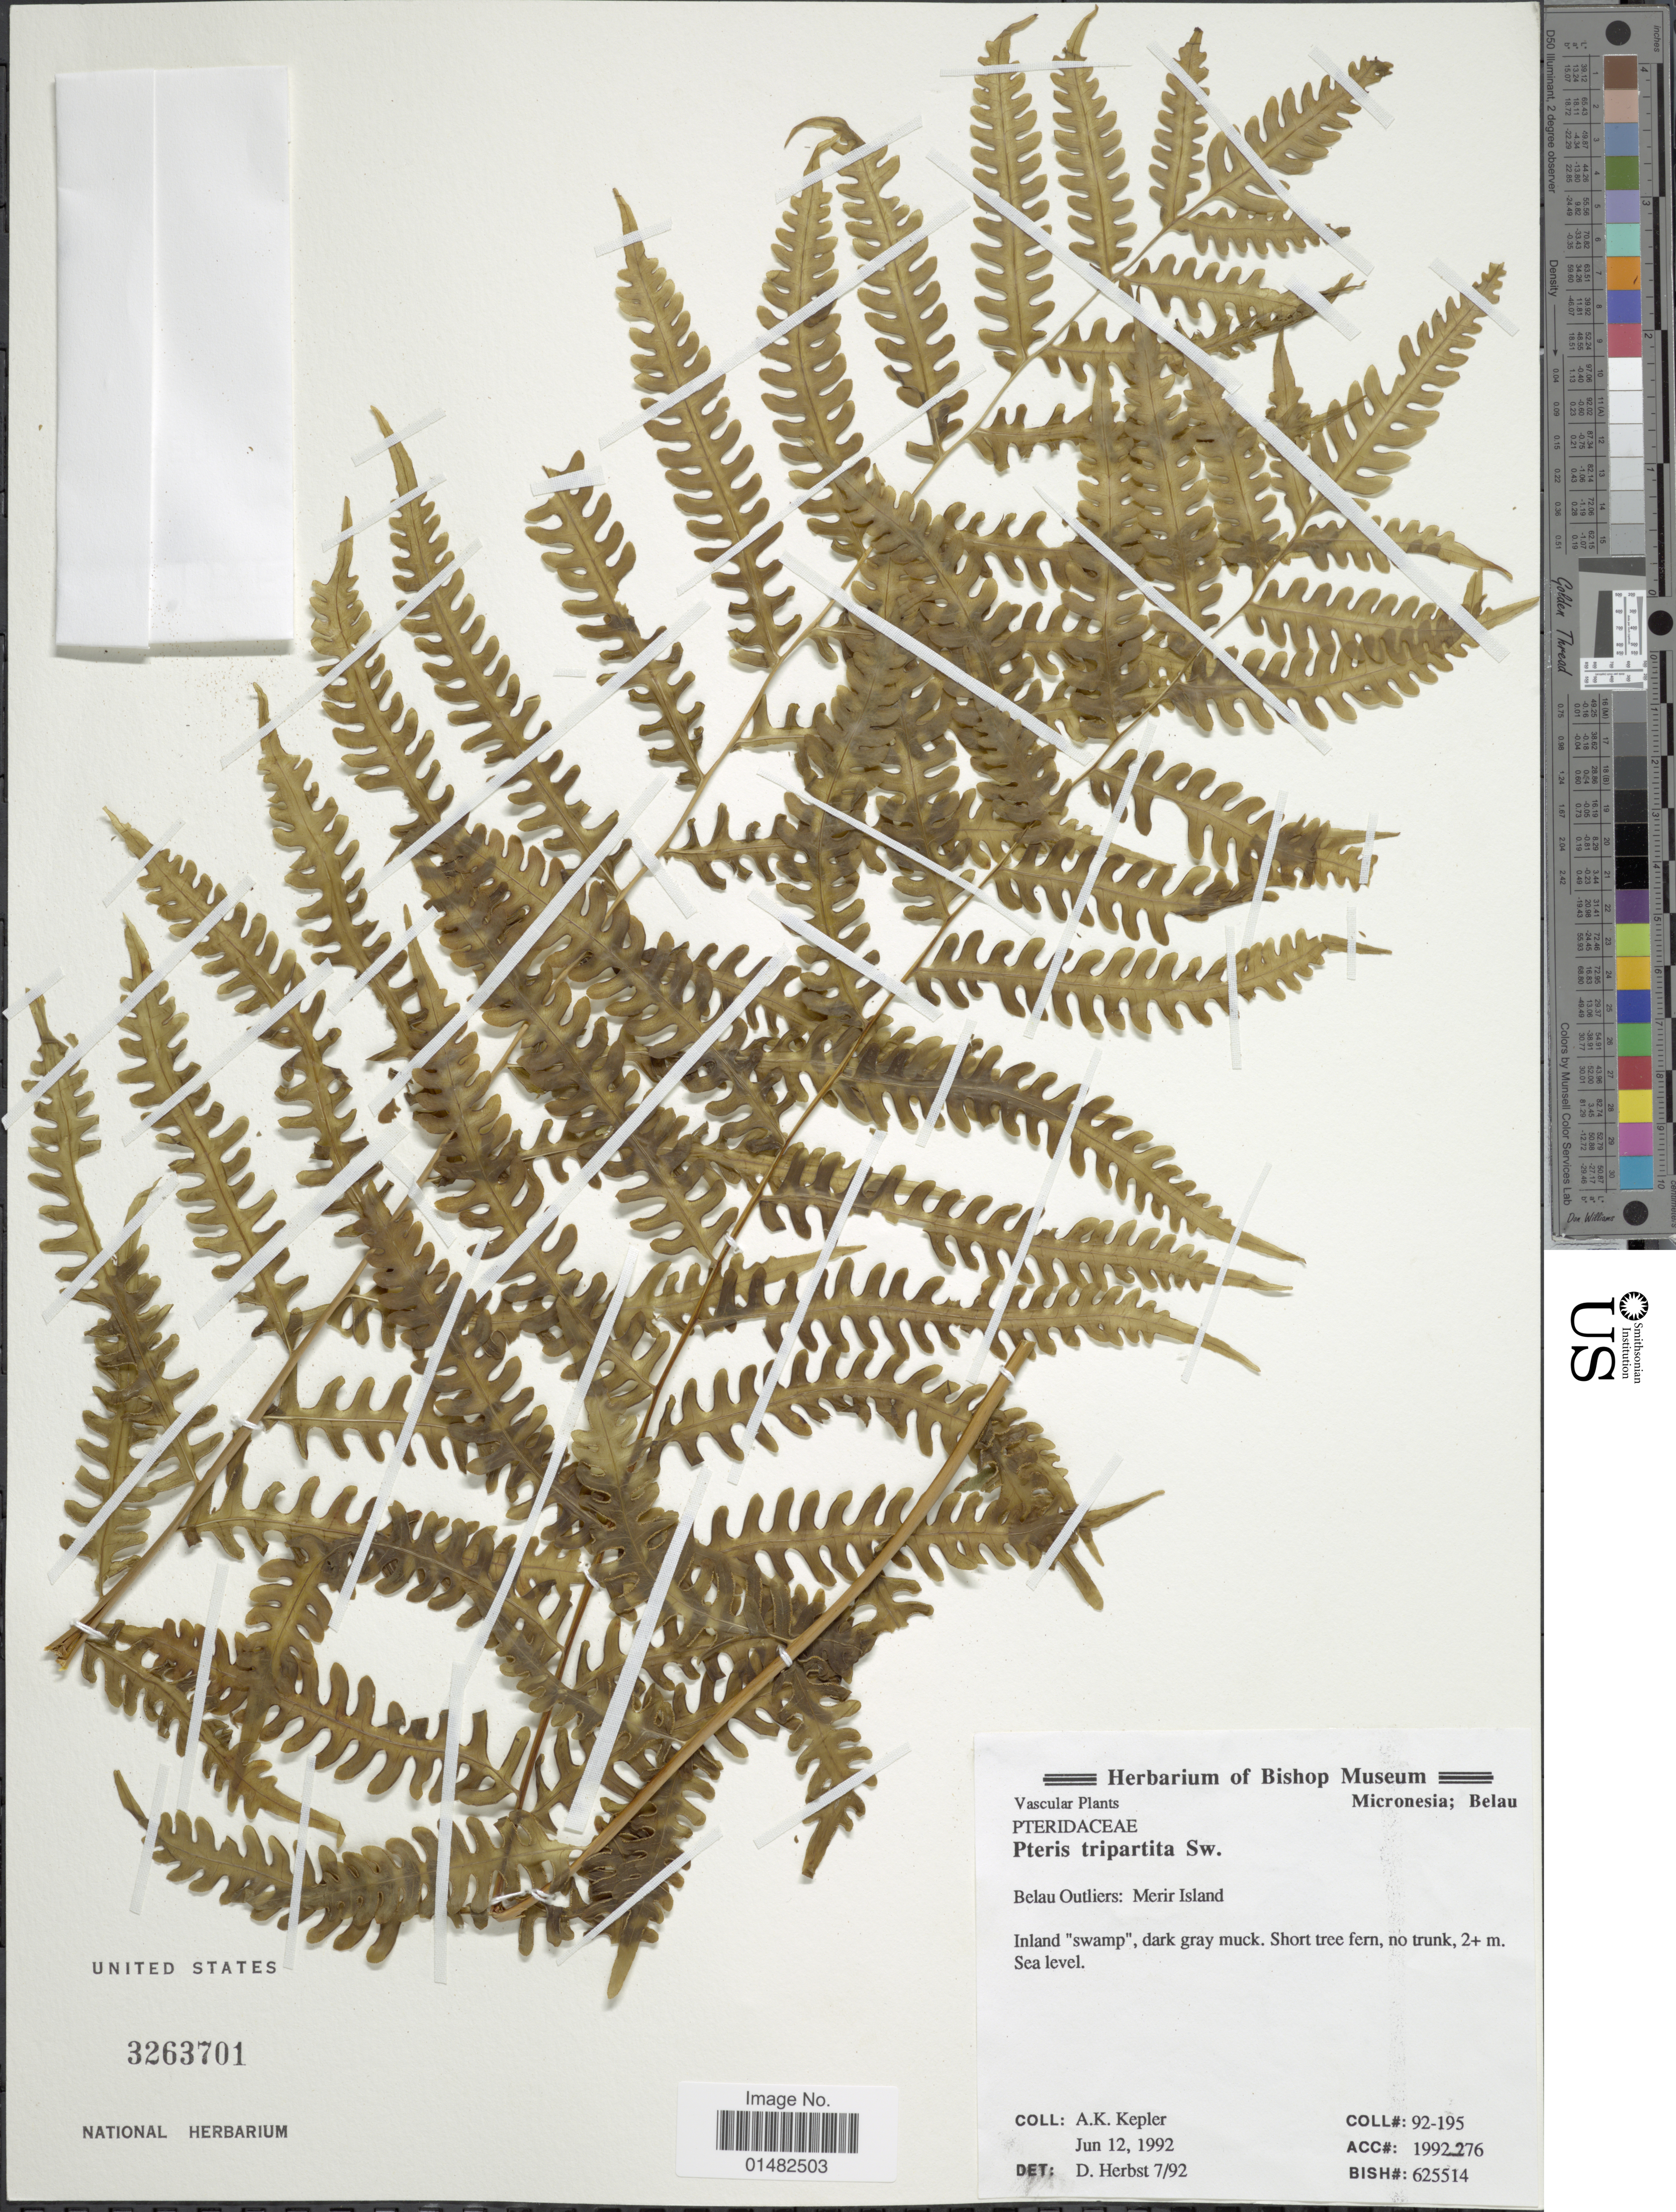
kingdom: Plantae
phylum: Tracheophyta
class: Polypodiopsida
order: Polypodiales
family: Pteridaceae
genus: Pteris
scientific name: Pteris tripartita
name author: Sw.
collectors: A. K. Kepler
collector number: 92-195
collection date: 1992-06-12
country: Palau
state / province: Belau Outliers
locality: Merir Island, Inland "swamp"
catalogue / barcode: US 3263701